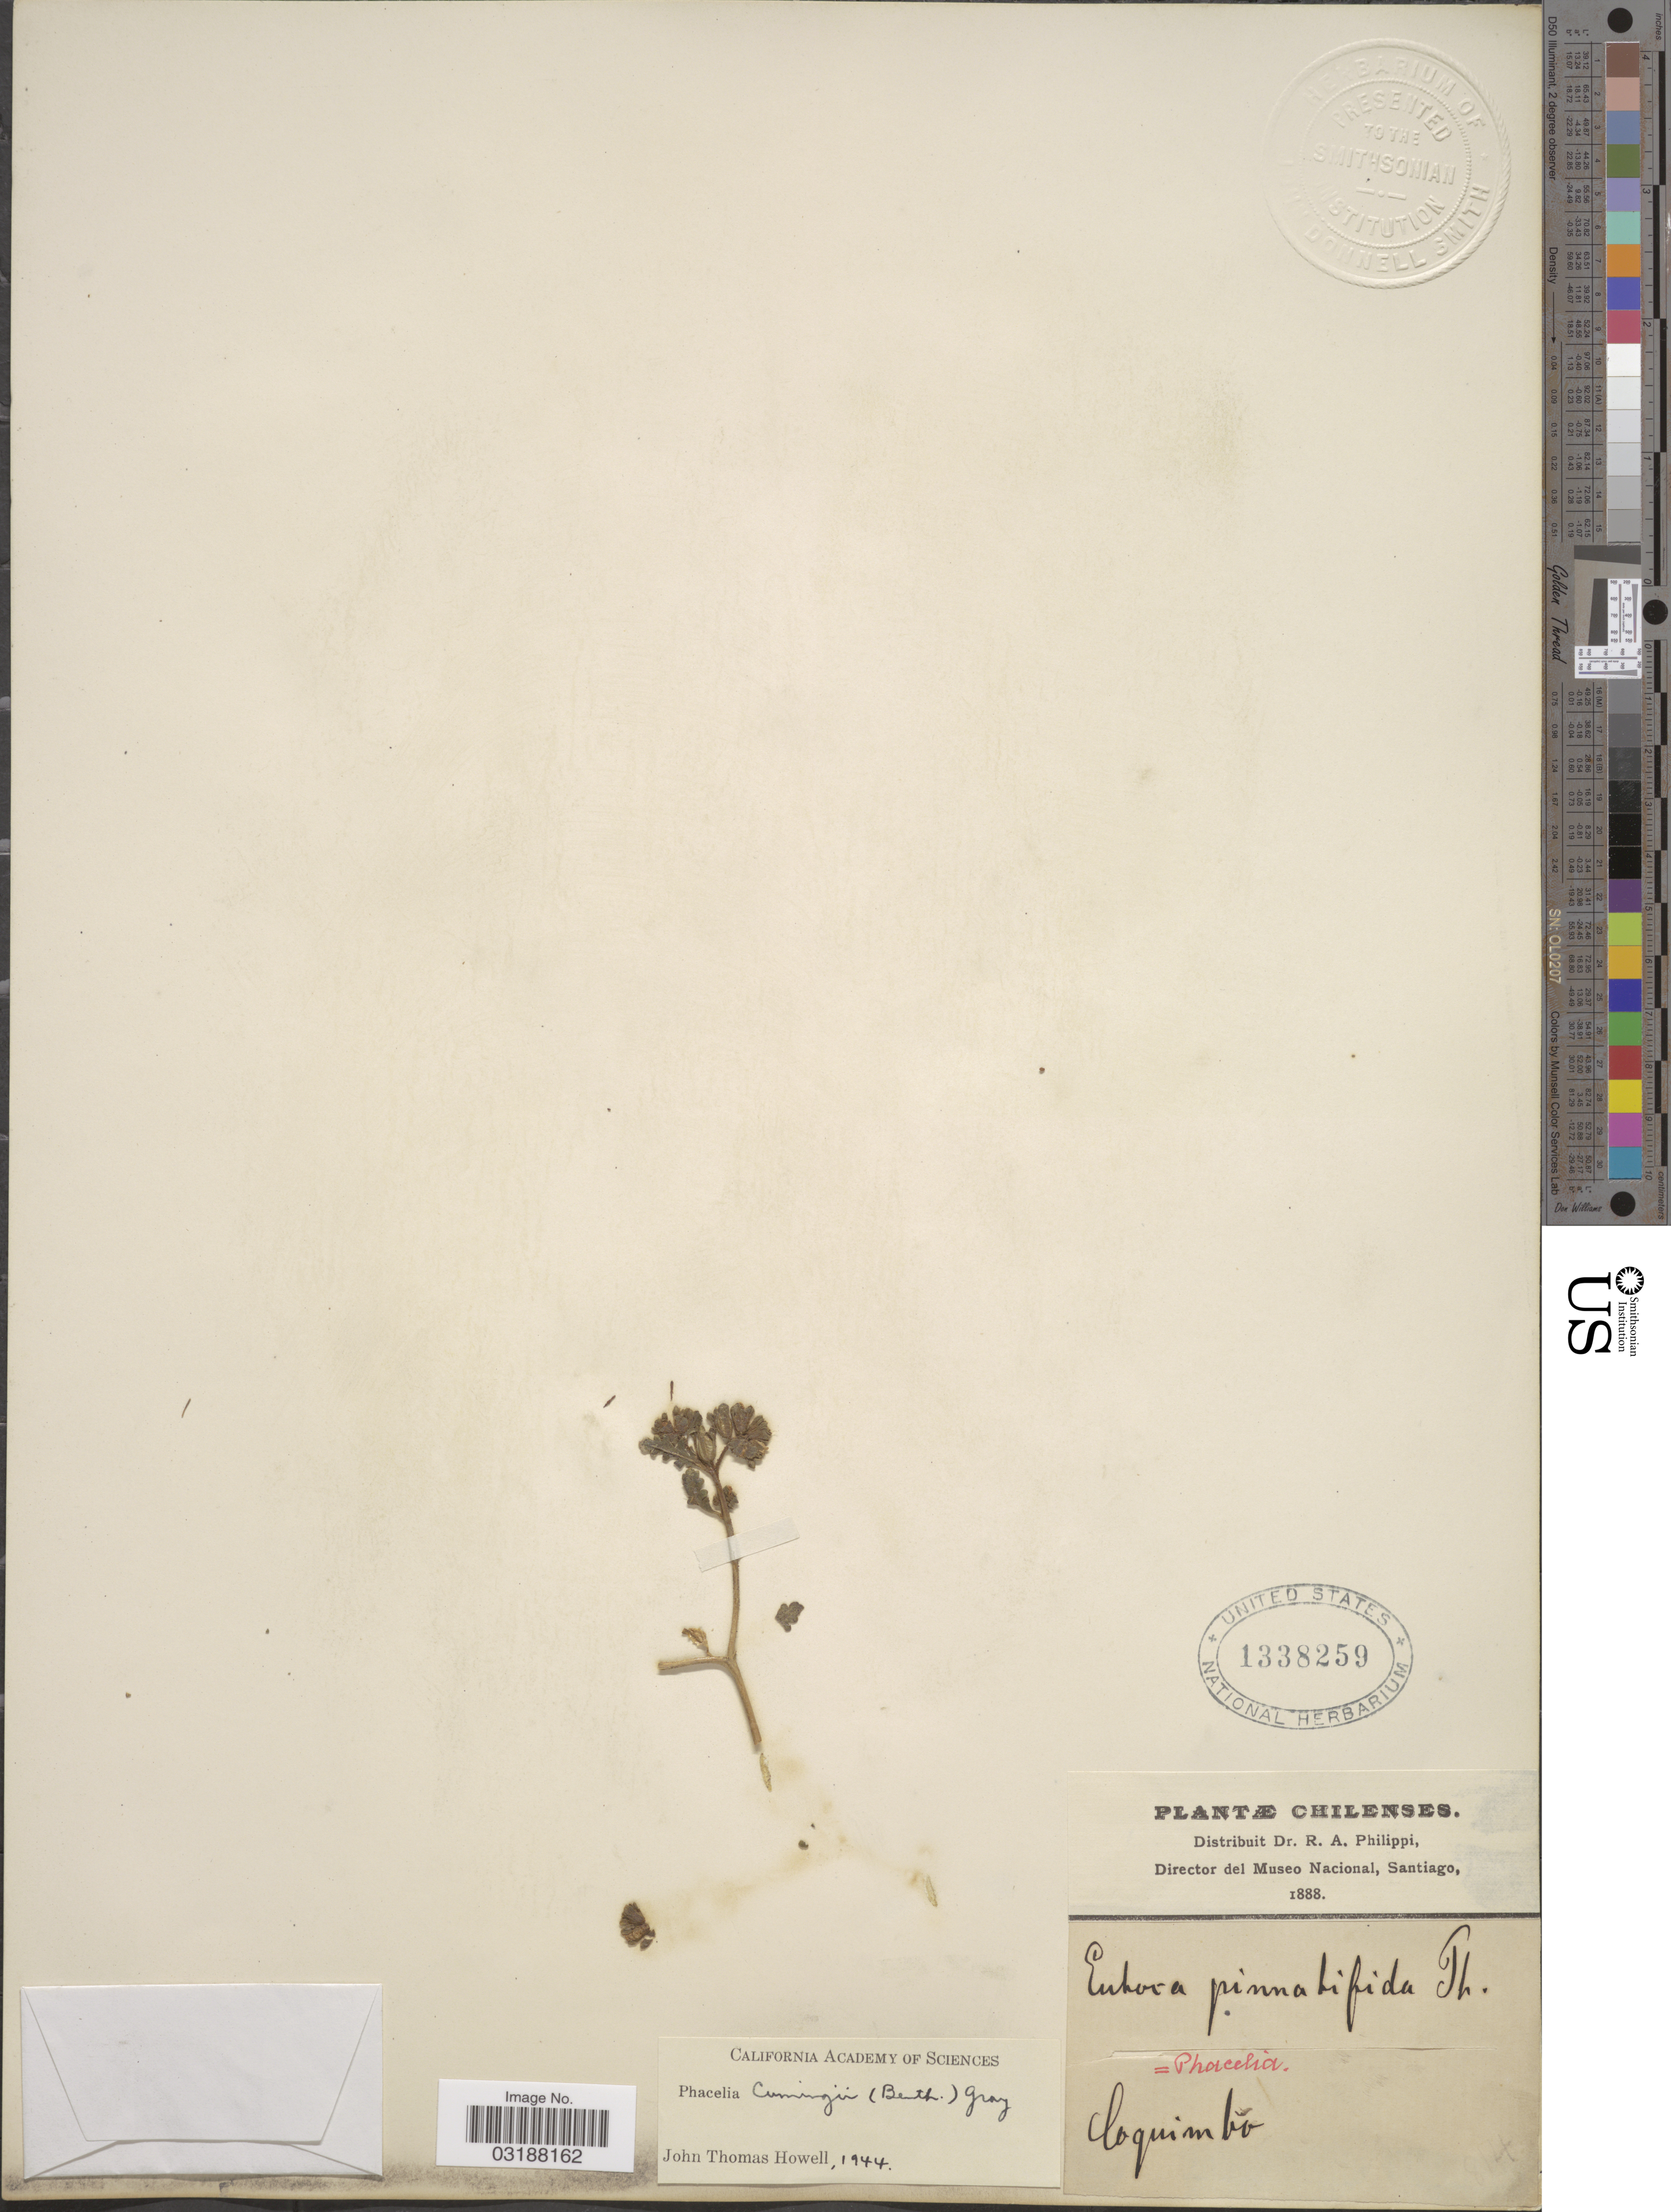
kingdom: Plantae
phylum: Tracheophyta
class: Magnoliopsida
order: Boraginales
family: Hydrophyllaceae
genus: Phacelia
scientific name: Phacelia cumingii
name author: (Benth.) A. Gray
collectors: ex. herb. R.A. Philippi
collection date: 1888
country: Chile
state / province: Coquimbo (IV)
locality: Coquimbo.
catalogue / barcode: US 1338259